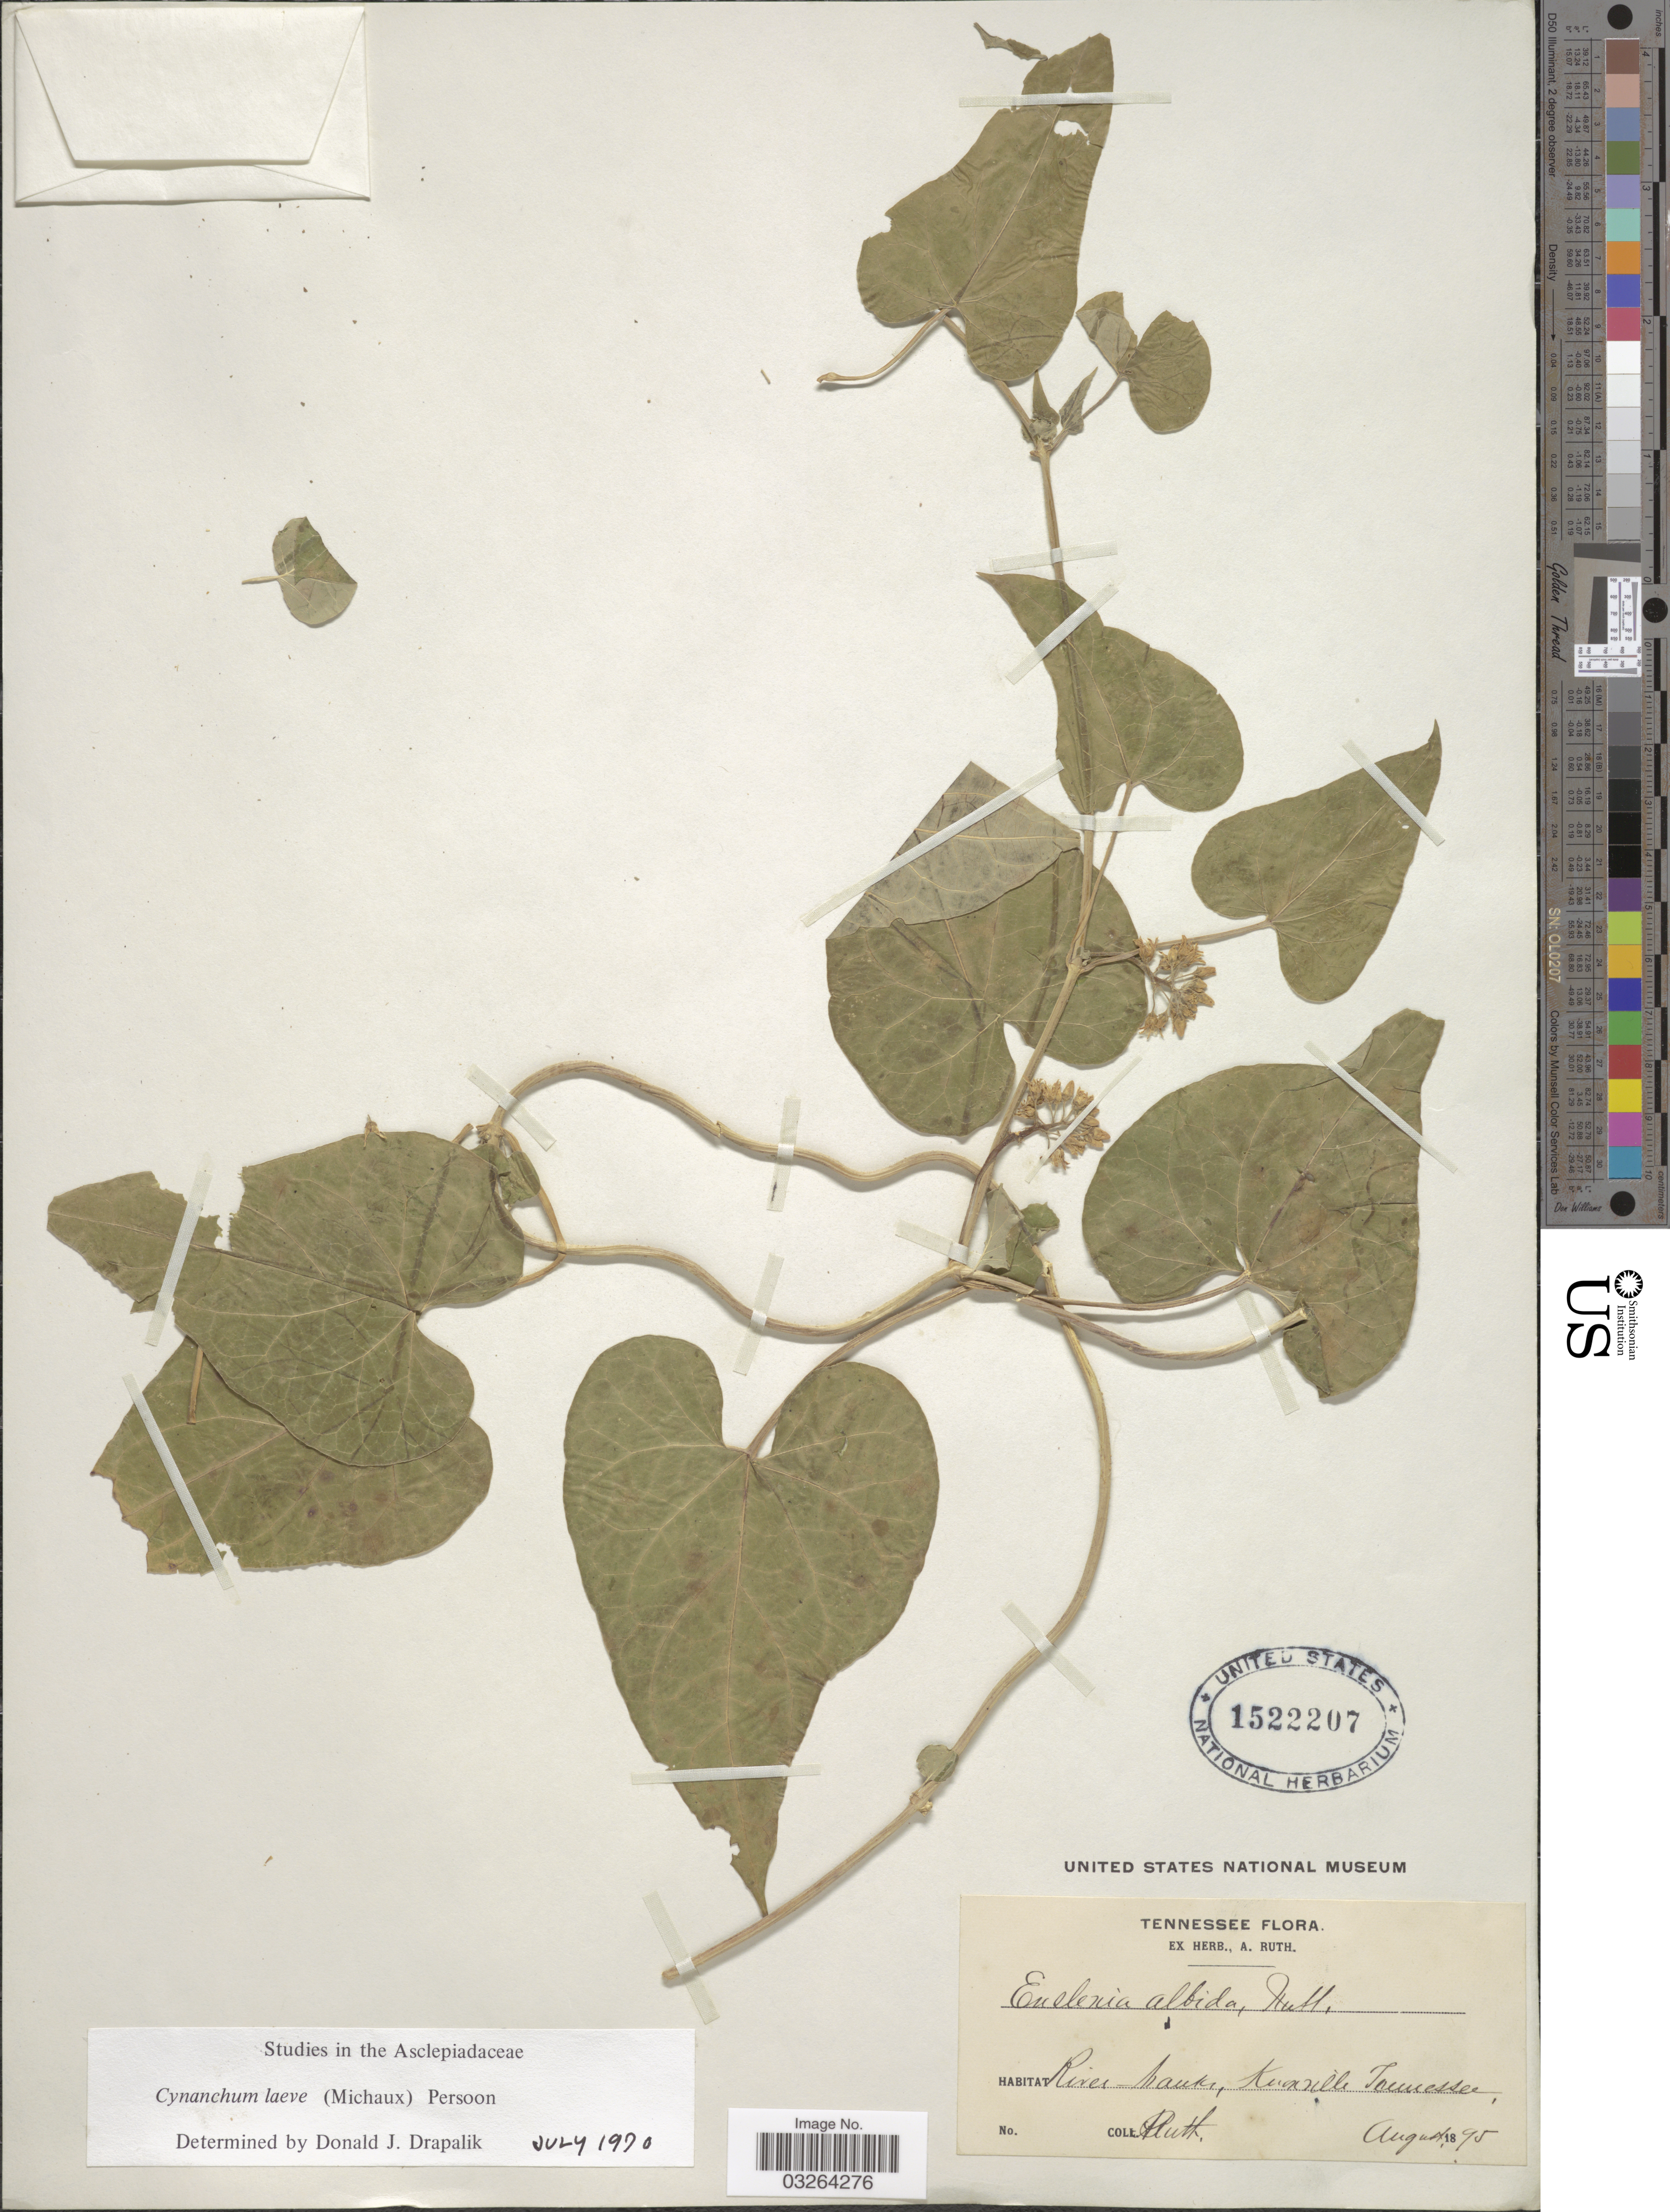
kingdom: Plantae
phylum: Tracheophyta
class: Magnoliopsida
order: Gentianales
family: Apocynaceae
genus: Cynanchum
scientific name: Cynanchum laeve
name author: (Michx.) Pers.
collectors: A. Ruth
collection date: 1895-08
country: United States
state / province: Tennessee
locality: River-banks, Knoxville.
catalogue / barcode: US 1522207